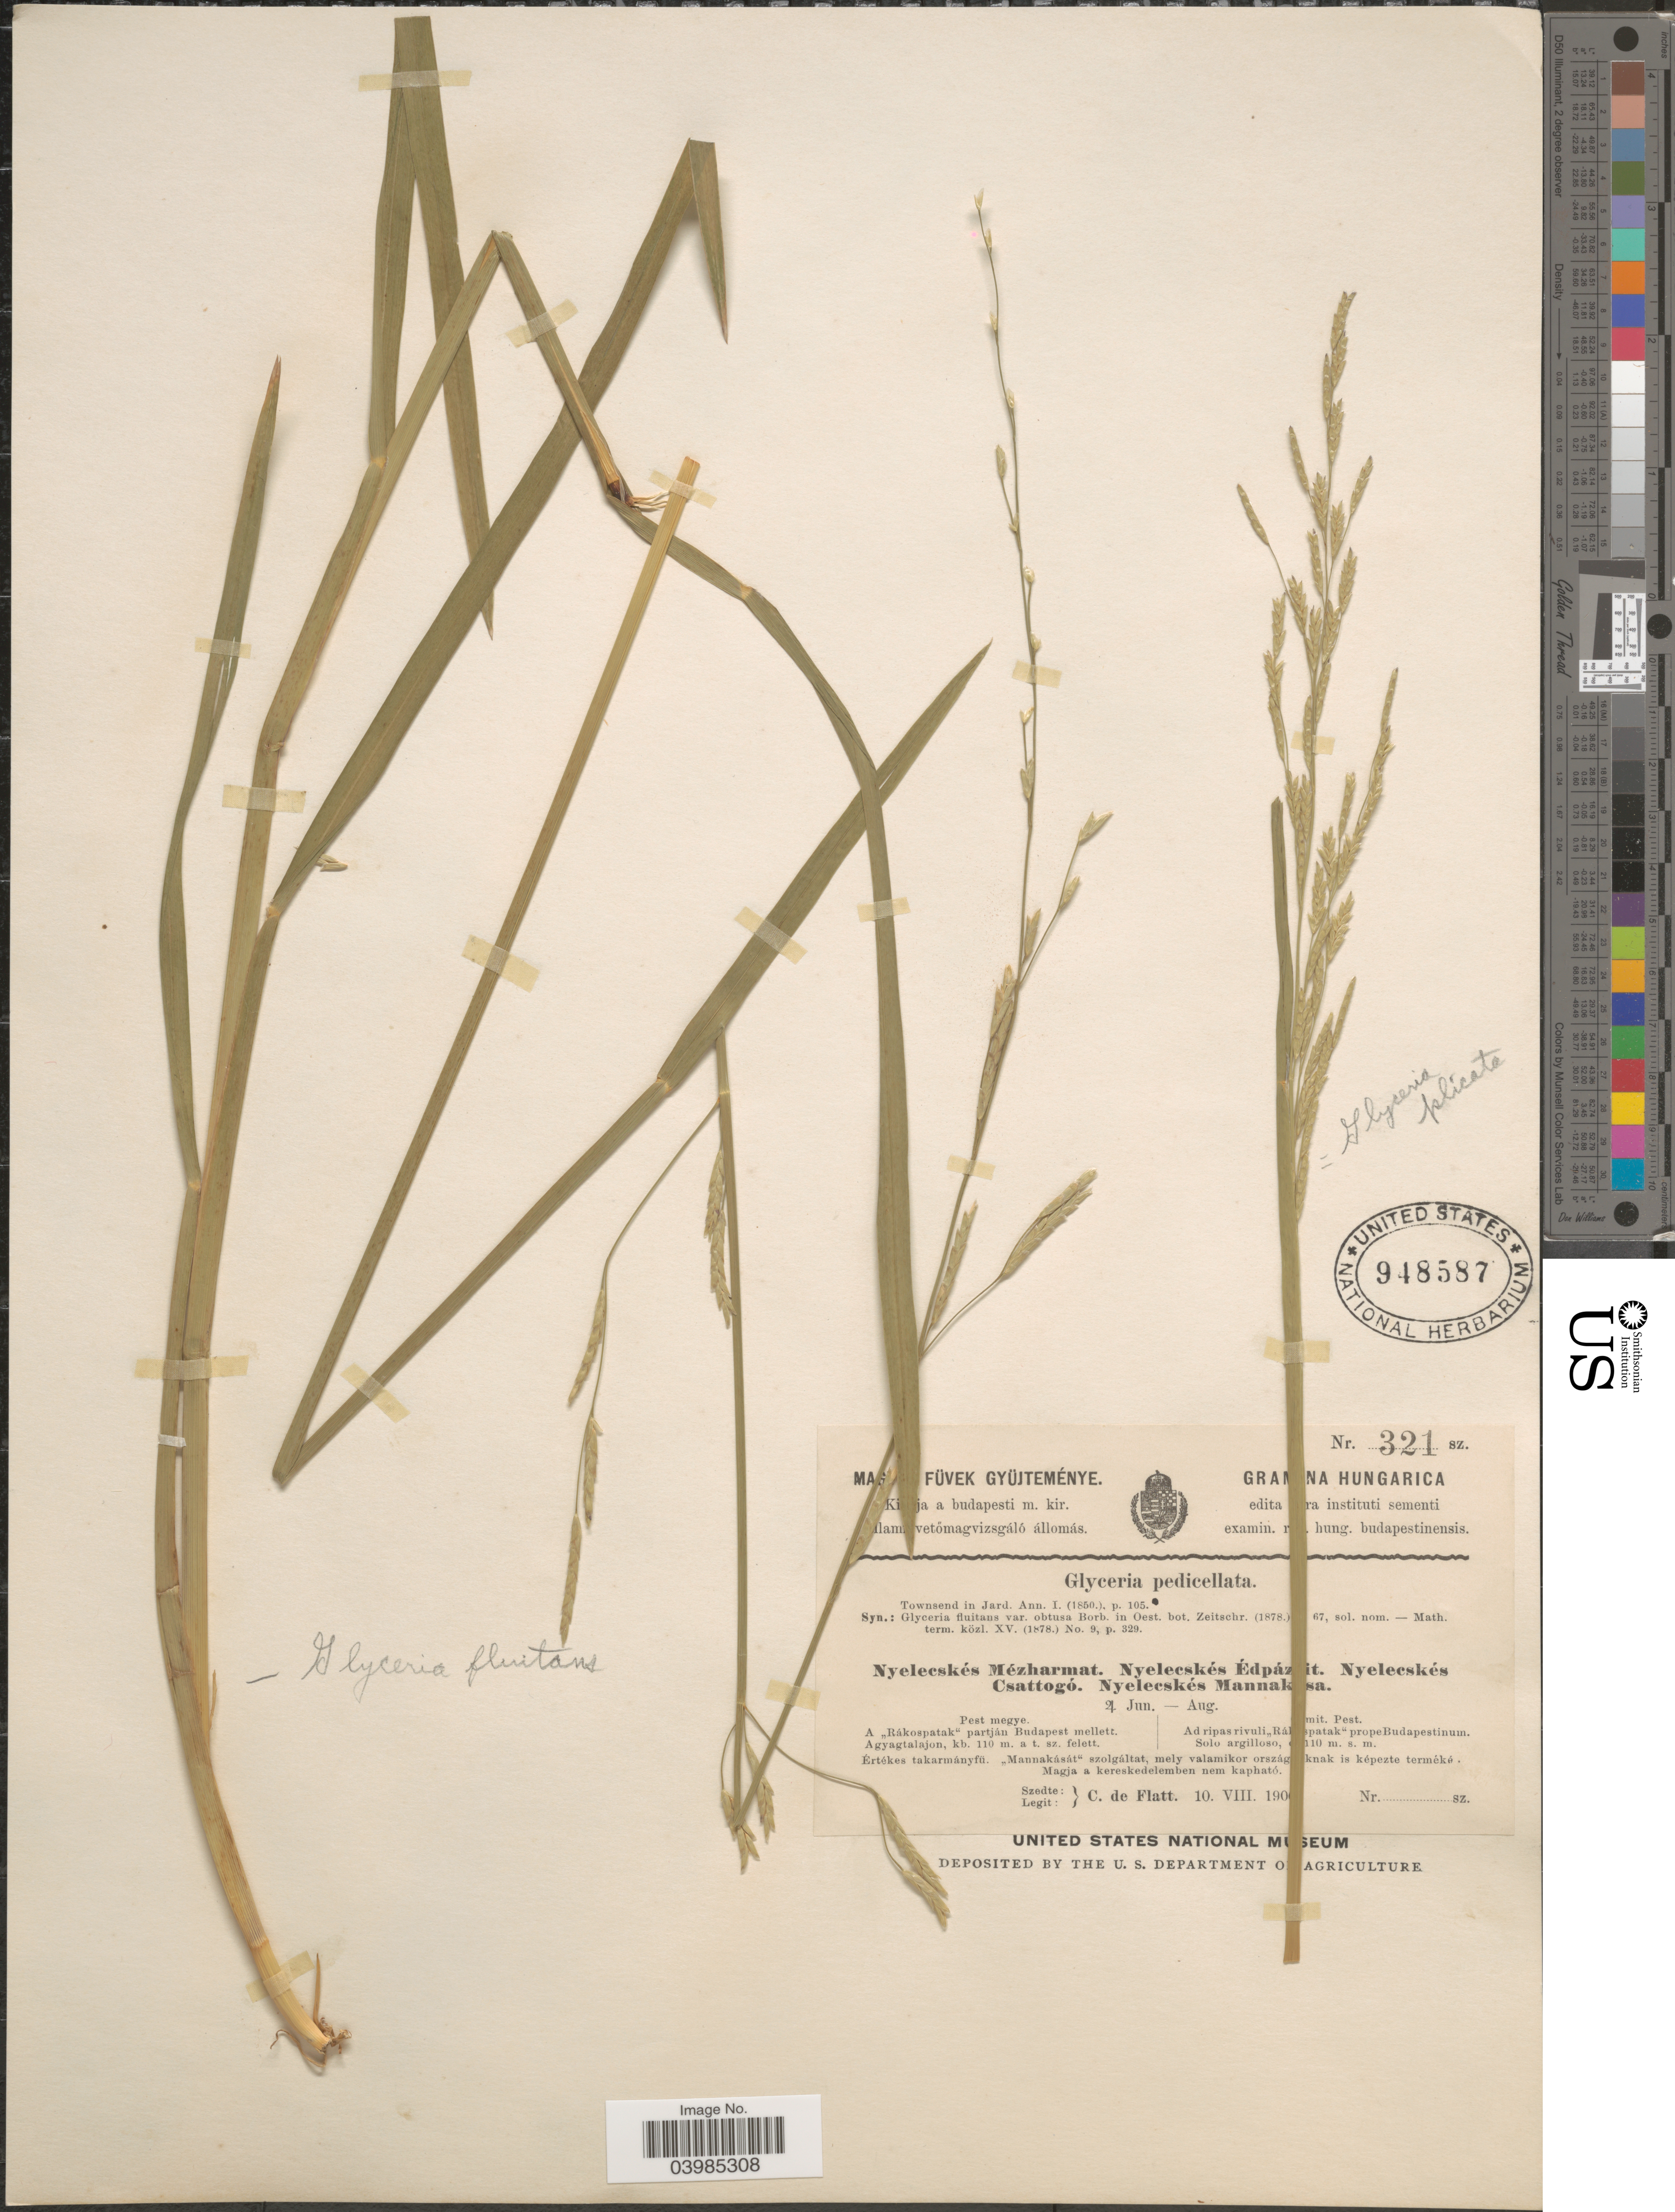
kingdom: Plantae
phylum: Tracheophyta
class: Liliopsida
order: Poales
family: Poaceae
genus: Glyceria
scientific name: Glyceria pedicellata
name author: Towns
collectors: C. de Flatt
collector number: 321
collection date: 1900-08-10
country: Hungary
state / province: Pest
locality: A "Rákospatak" partján Budapest mellett. Agyagtalajon, kb. 110 m. a t. sz. felett. [illegible text]mit. Pest. Ad ripas rivuli "Rá[illegible text]patak" propeBudapestinum. Solo argilloso.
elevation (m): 110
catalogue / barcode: US 948587